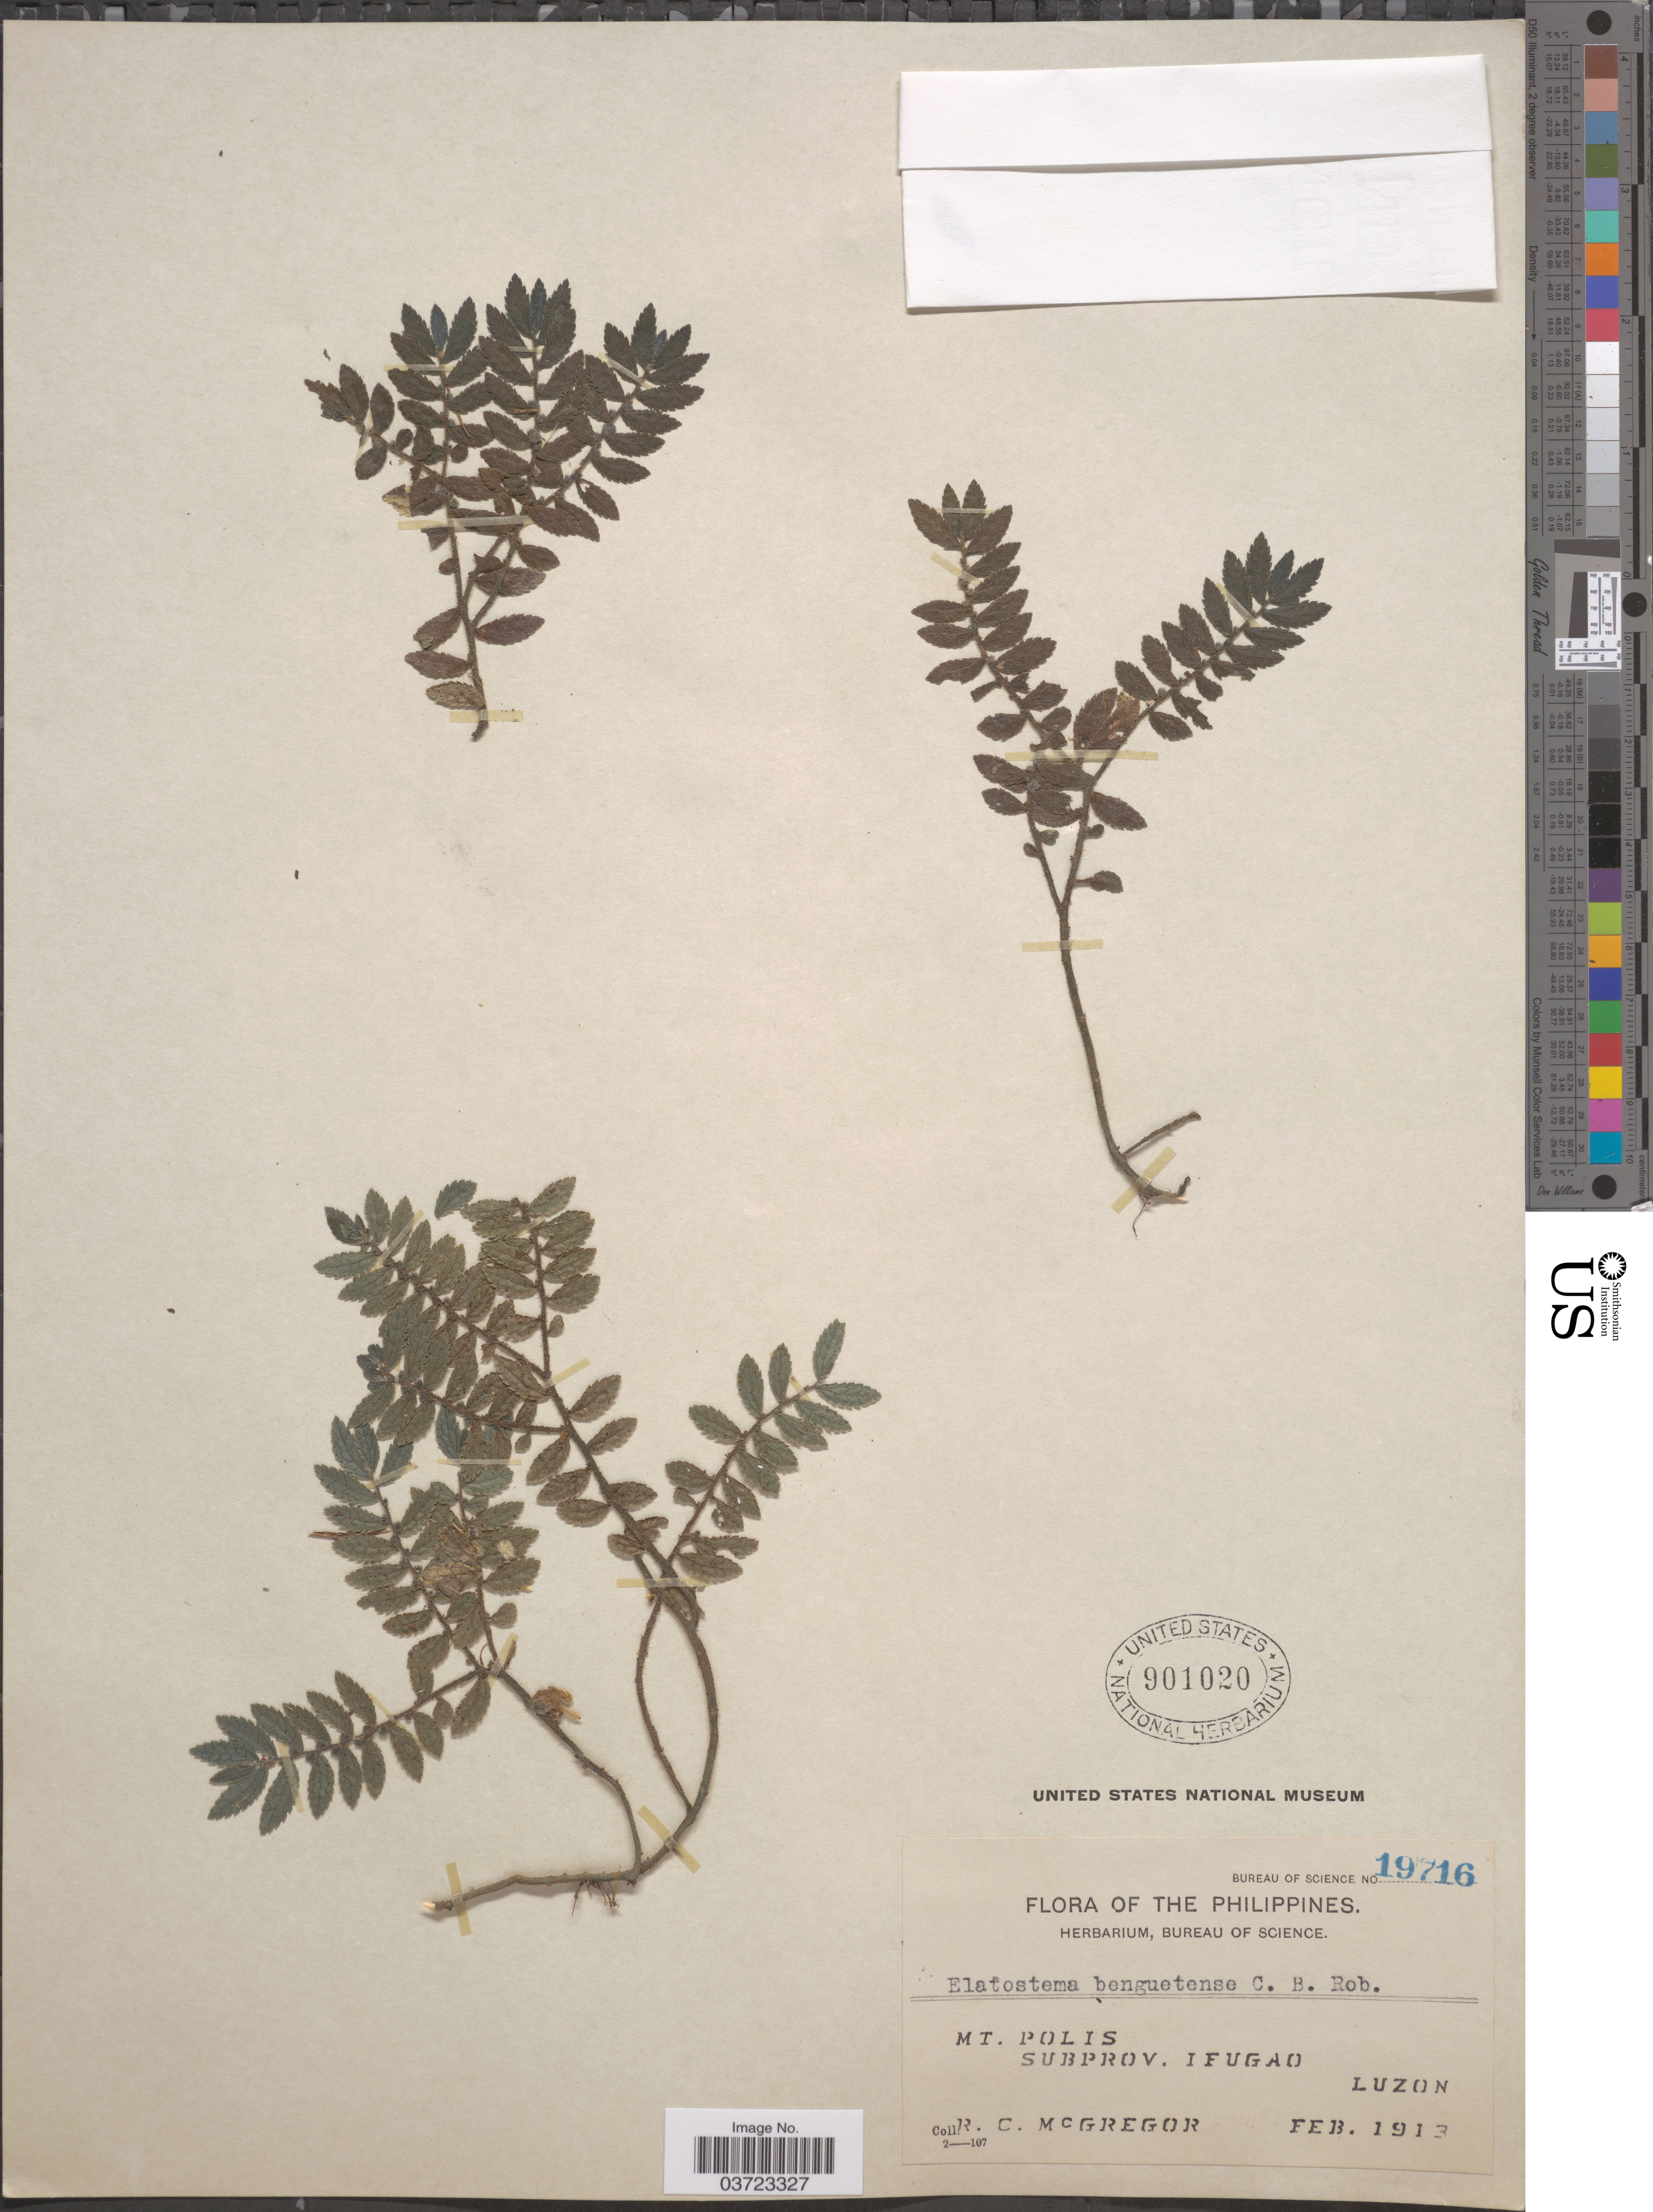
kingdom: Plantae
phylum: Tracheophyta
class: Magnoliopsida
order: Rosales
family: Urticaceae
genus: Elatostema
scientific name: Elatostema benguetense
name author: C.B. Rob.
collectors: R. C. McGregor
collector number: Bureau of Science 19716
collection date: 1913-02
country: Philippines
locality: Mt. Polis. Subprov. Ifugao. Luzon.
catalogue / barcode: US 901020